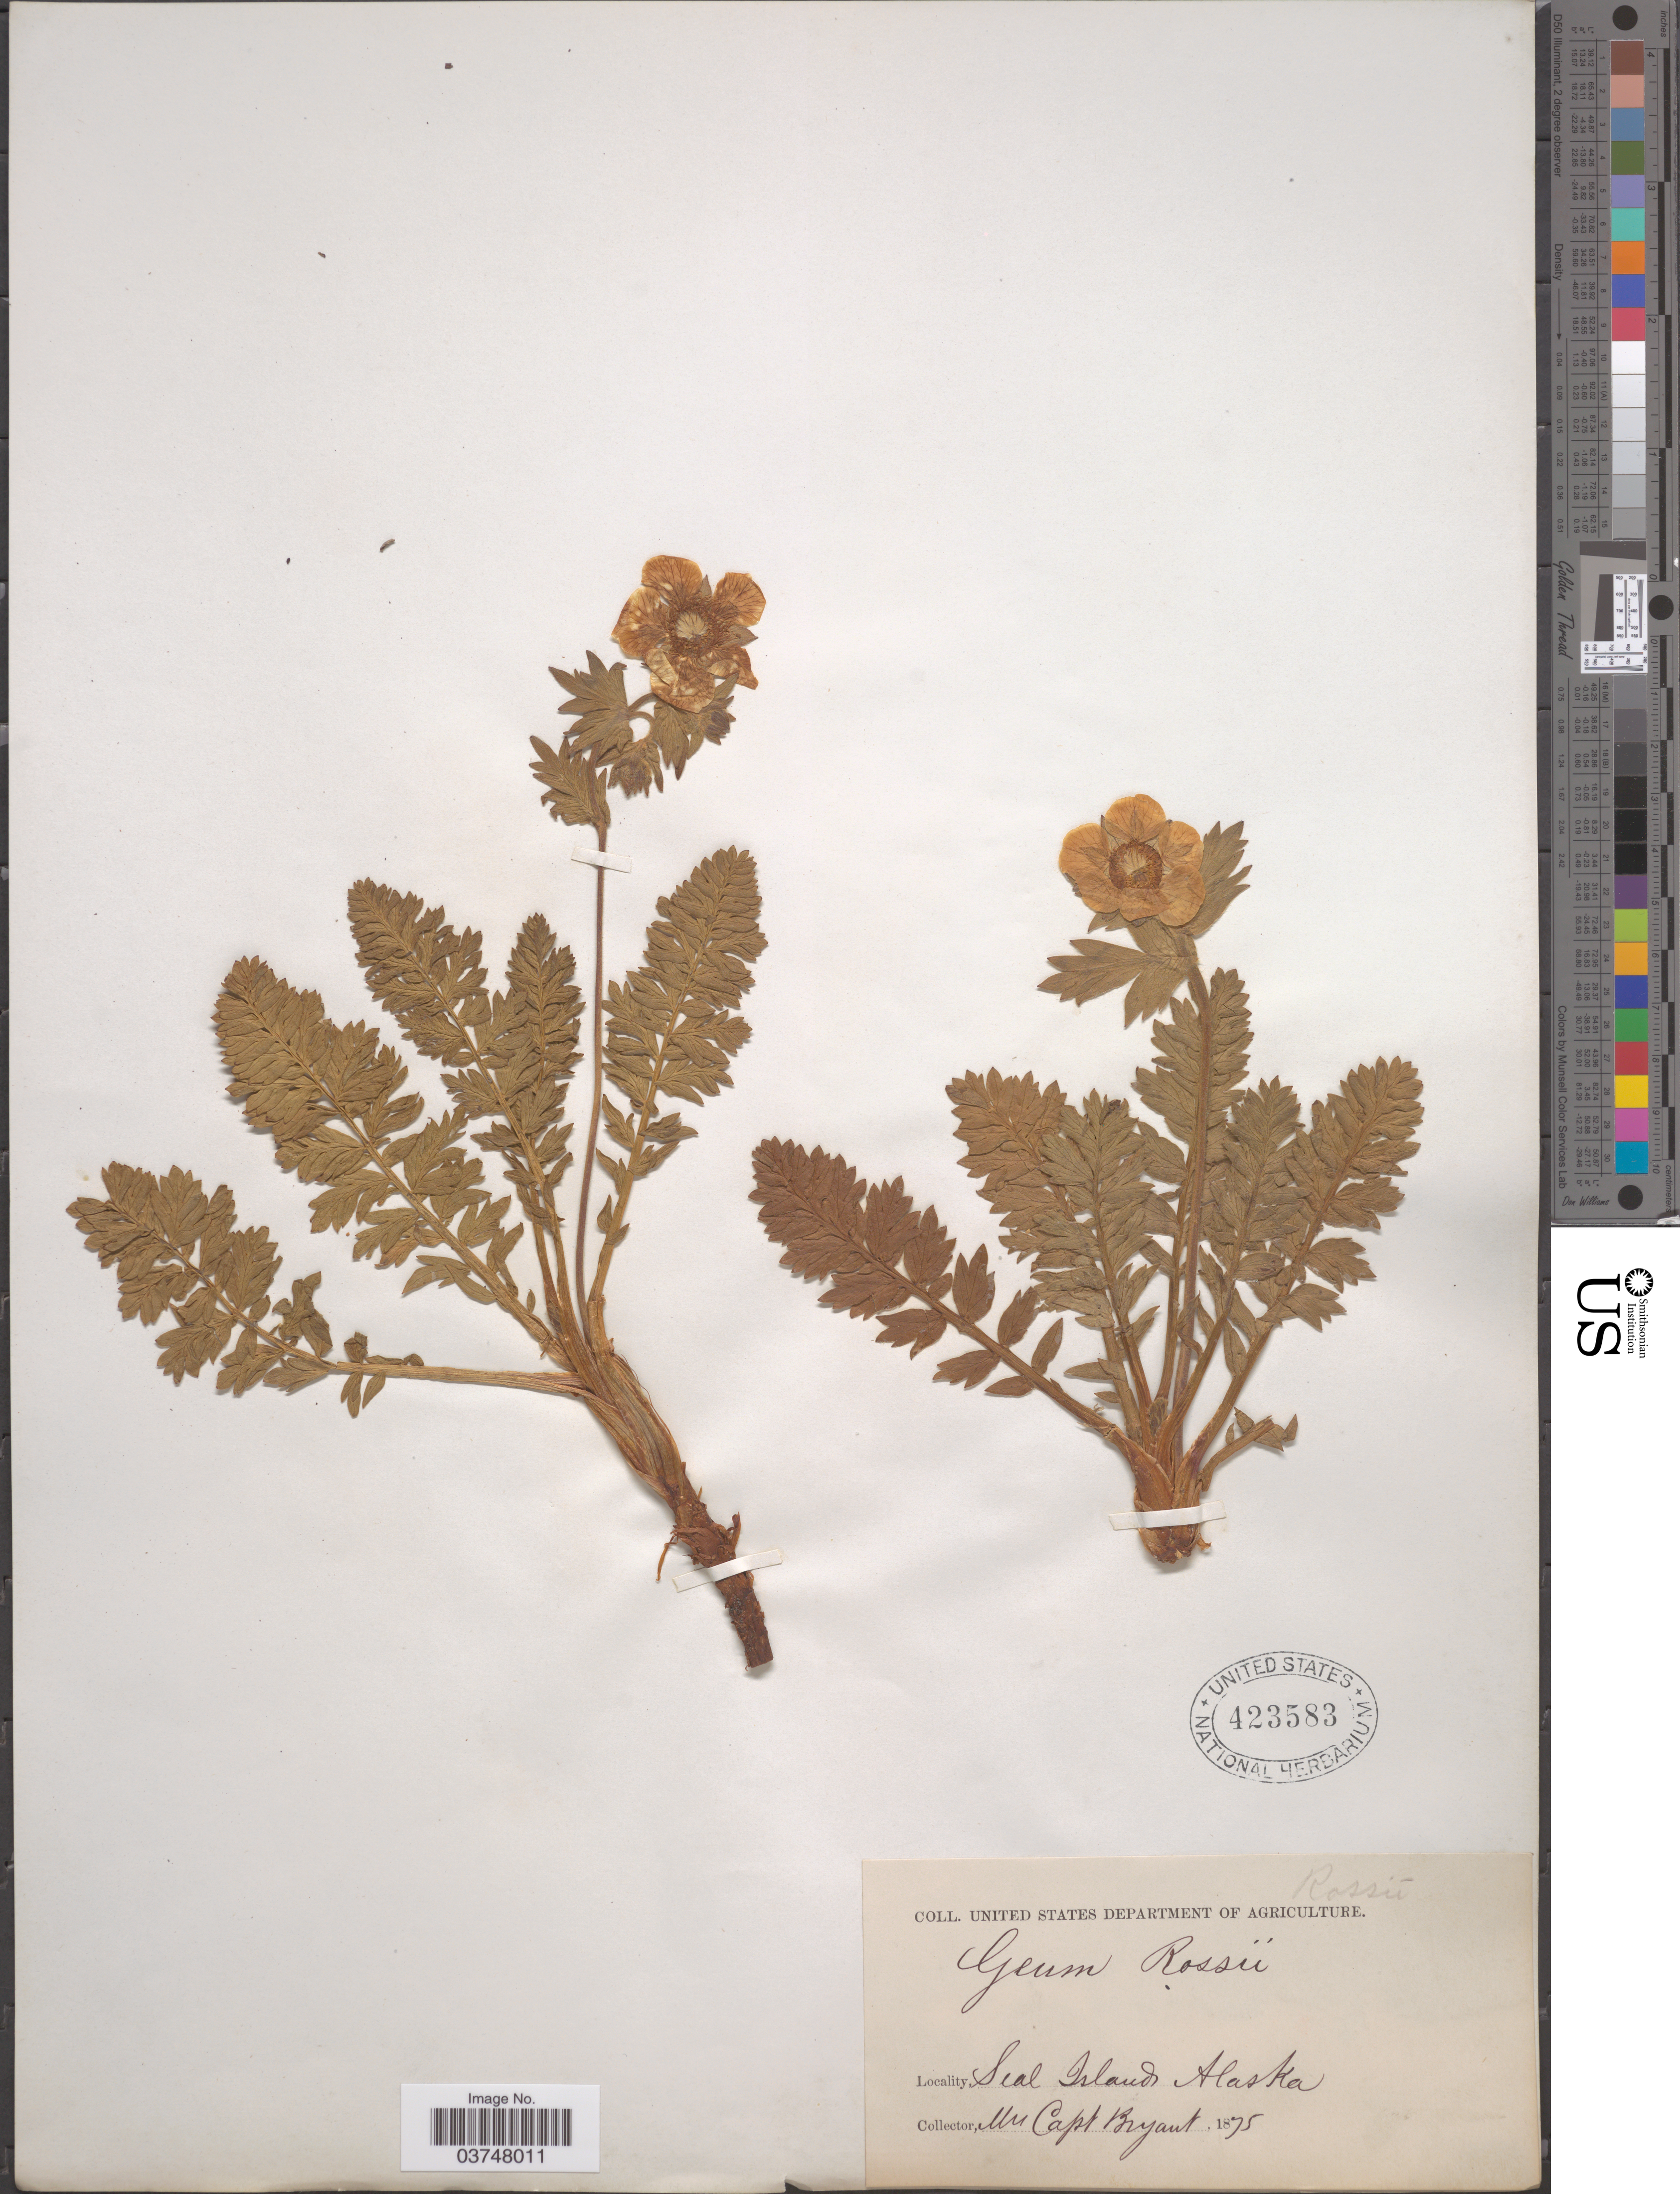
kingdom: Plantae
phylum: Tracheophyta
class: Magnoliopsida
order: Rosales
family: Rosaceae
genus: Geum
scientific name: Geum rossii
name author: (R. Br.) Ser.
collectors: C. Bryant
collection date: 1875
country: United States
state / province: Alaska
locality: Seal Island.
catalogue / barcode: US 423583